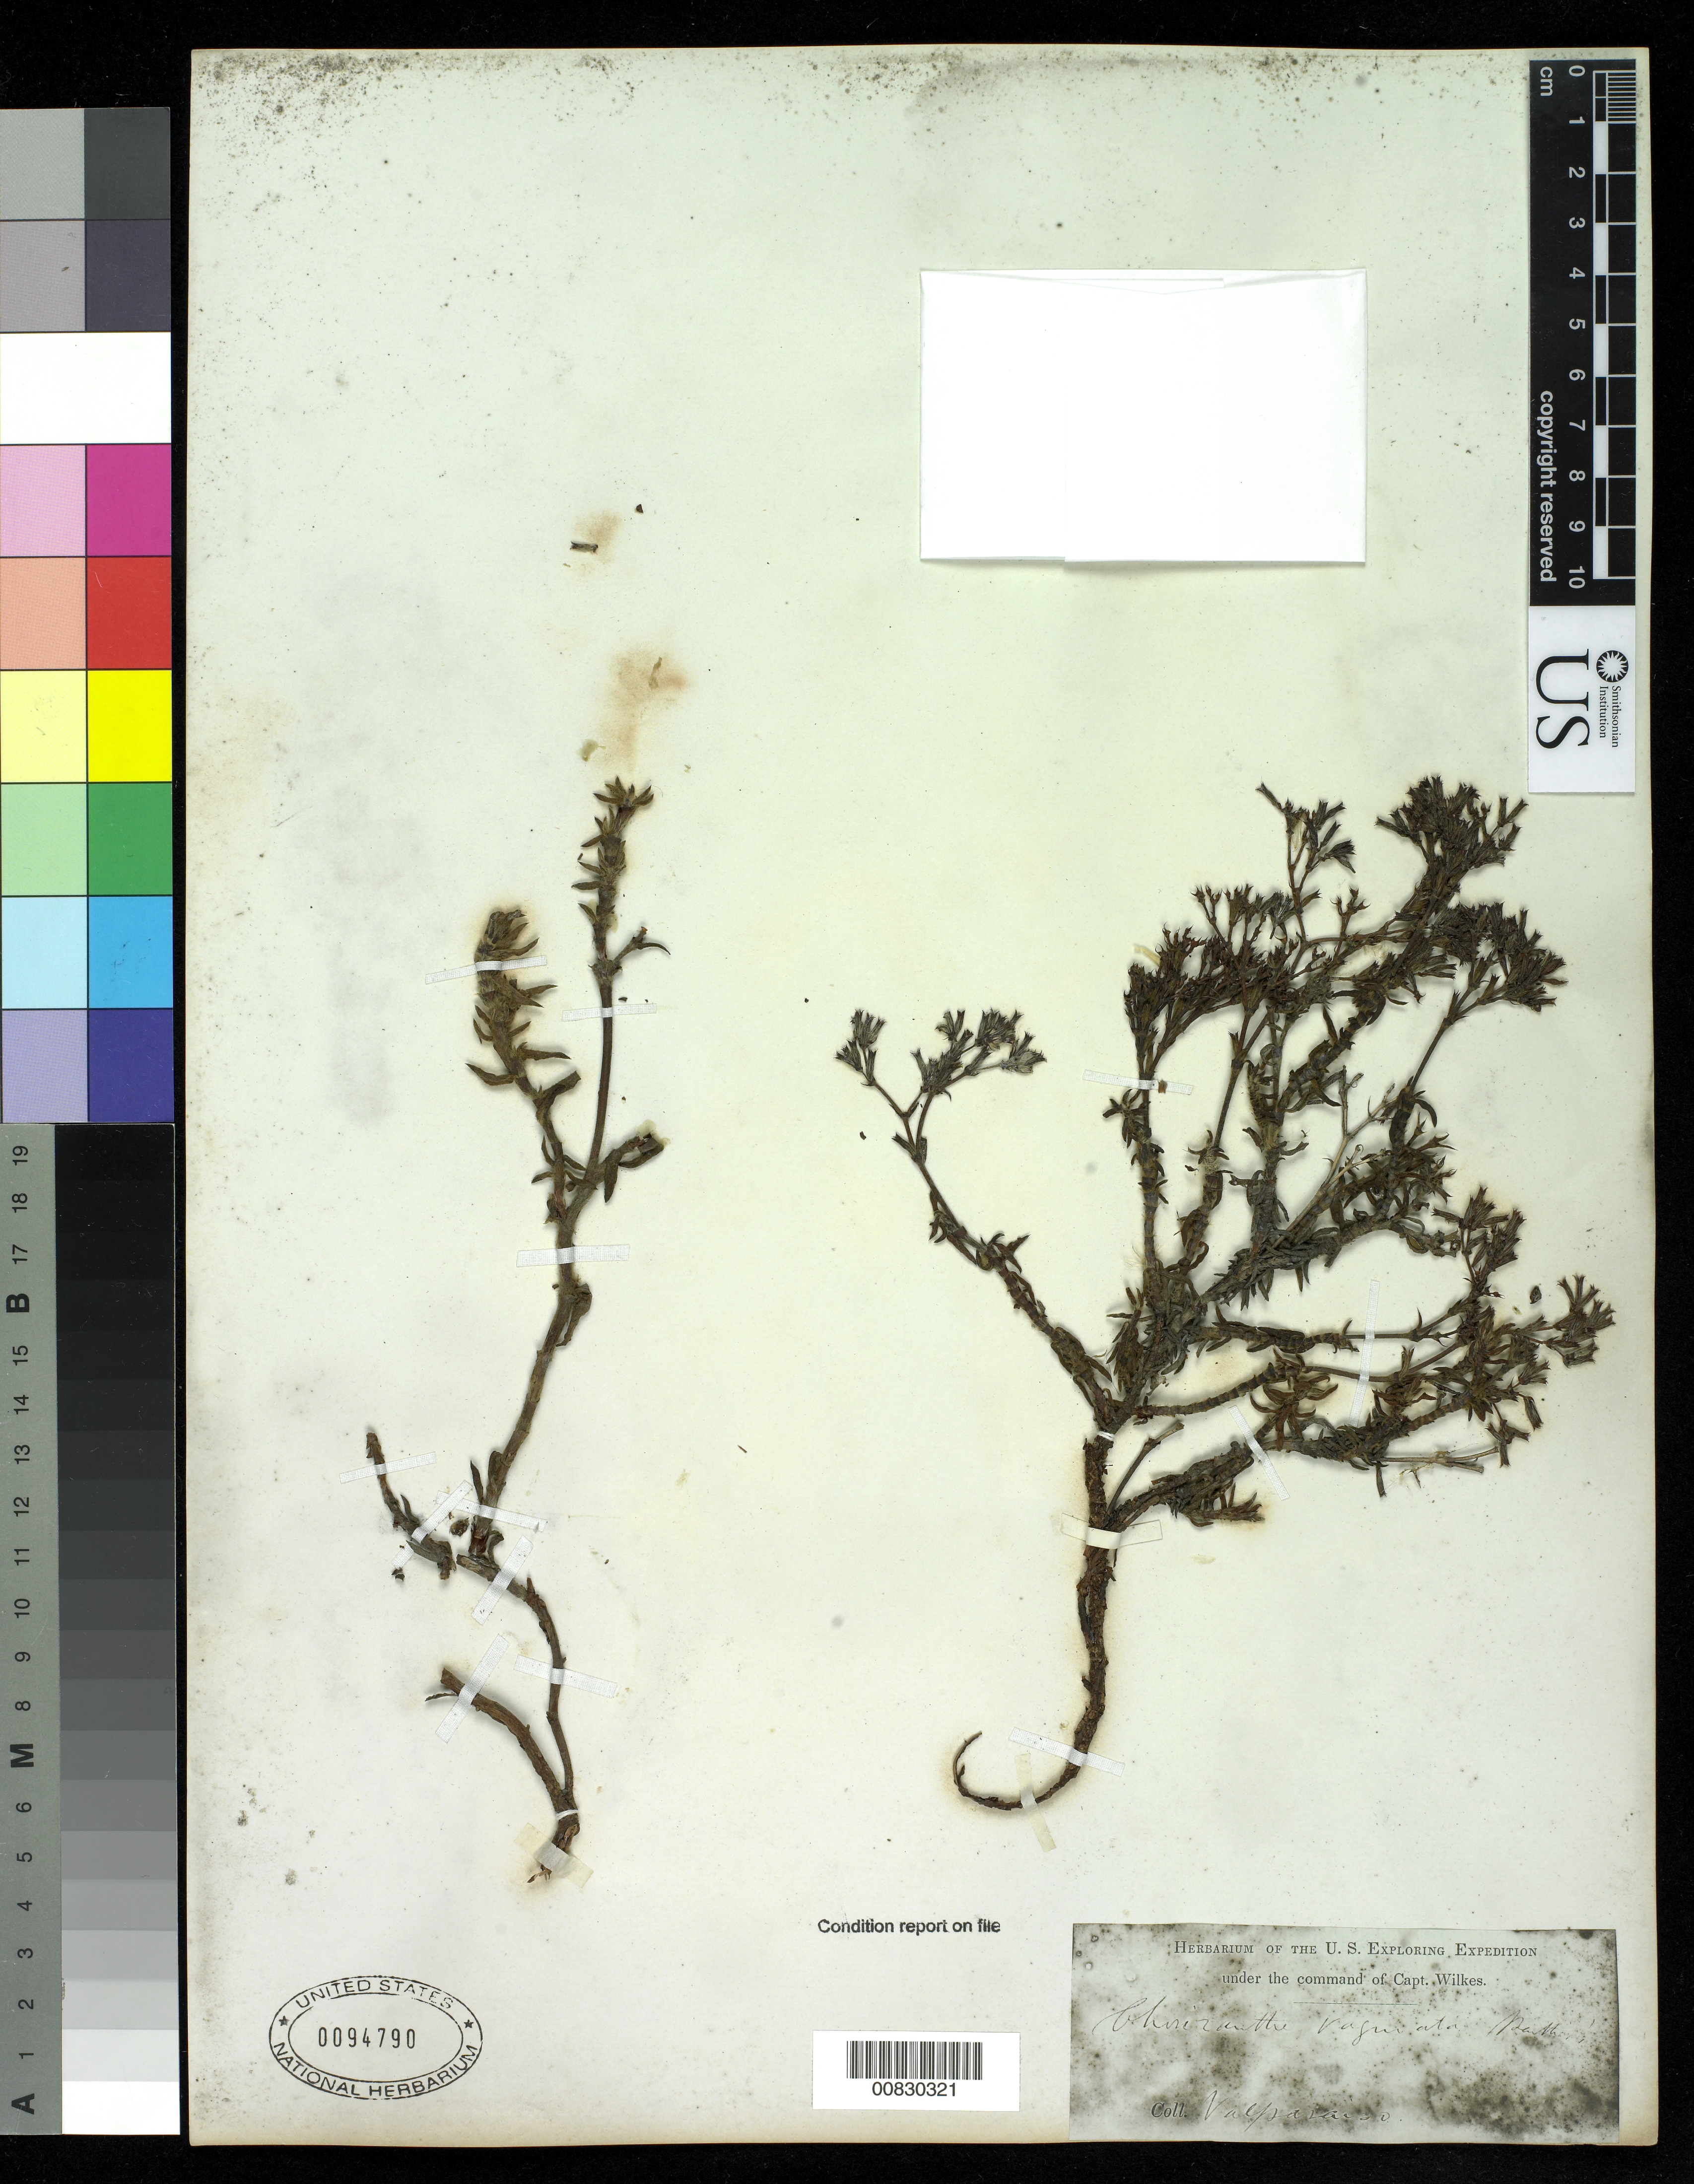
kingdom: Plantae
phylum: Tracheophyta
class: Magnoliopsida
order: Caryophyllales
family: Polygonaceae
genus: Chorizanthe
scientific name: Chorizanthe vaginata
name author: Benth.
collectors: Wilkes Explor. Exped.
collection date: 1838/1842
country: Chile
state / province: Valparaíso (V)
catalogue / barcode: US 94790